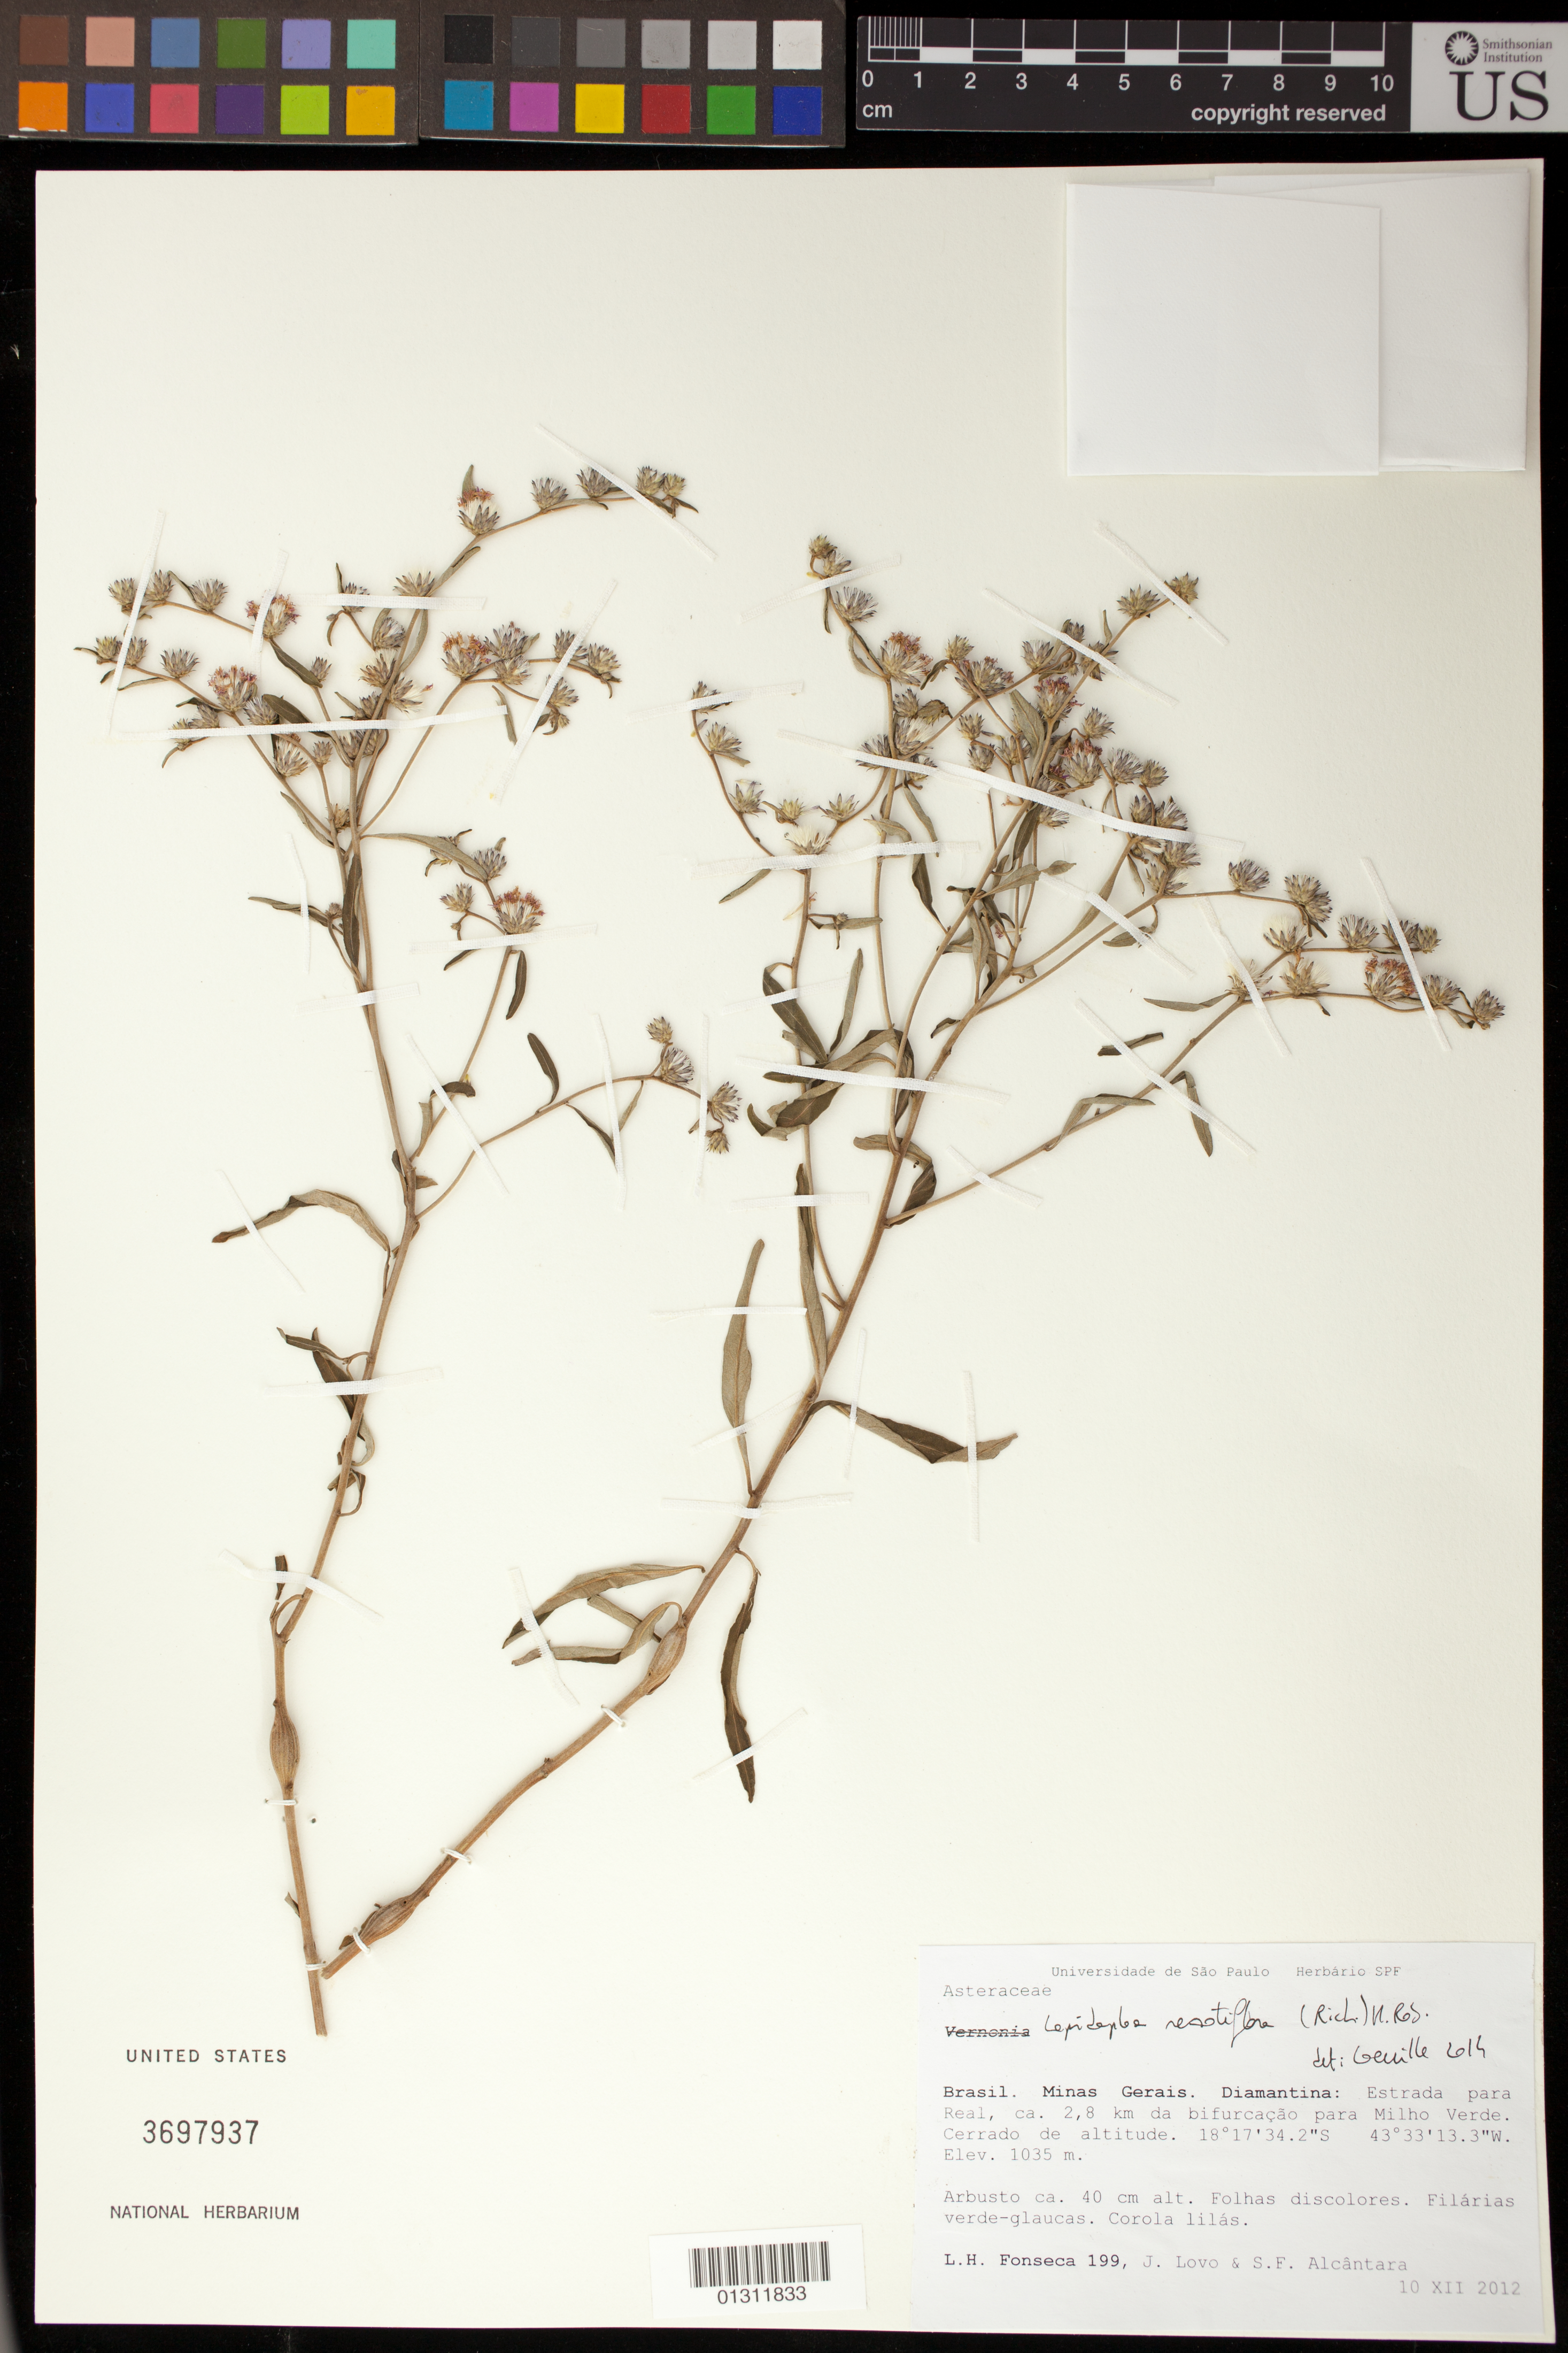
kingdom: Plantae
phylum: Tracheophyta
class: Magnoliopsida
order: Asterales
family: Asteraceae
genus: Lepidaploa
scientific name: Lepidaploa remotiflora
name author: (Rich.) H. Rob.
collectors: L. H. M. Fonseca, J. Lovo & S. Alcantara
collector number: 199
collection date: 2012-12-10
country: Brazil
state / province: Minas Gerais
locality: Diamantina: Estrada para Real, 2.8 km da bifucacao para Milho Verde.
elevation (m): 1035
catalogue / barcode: US 3697937